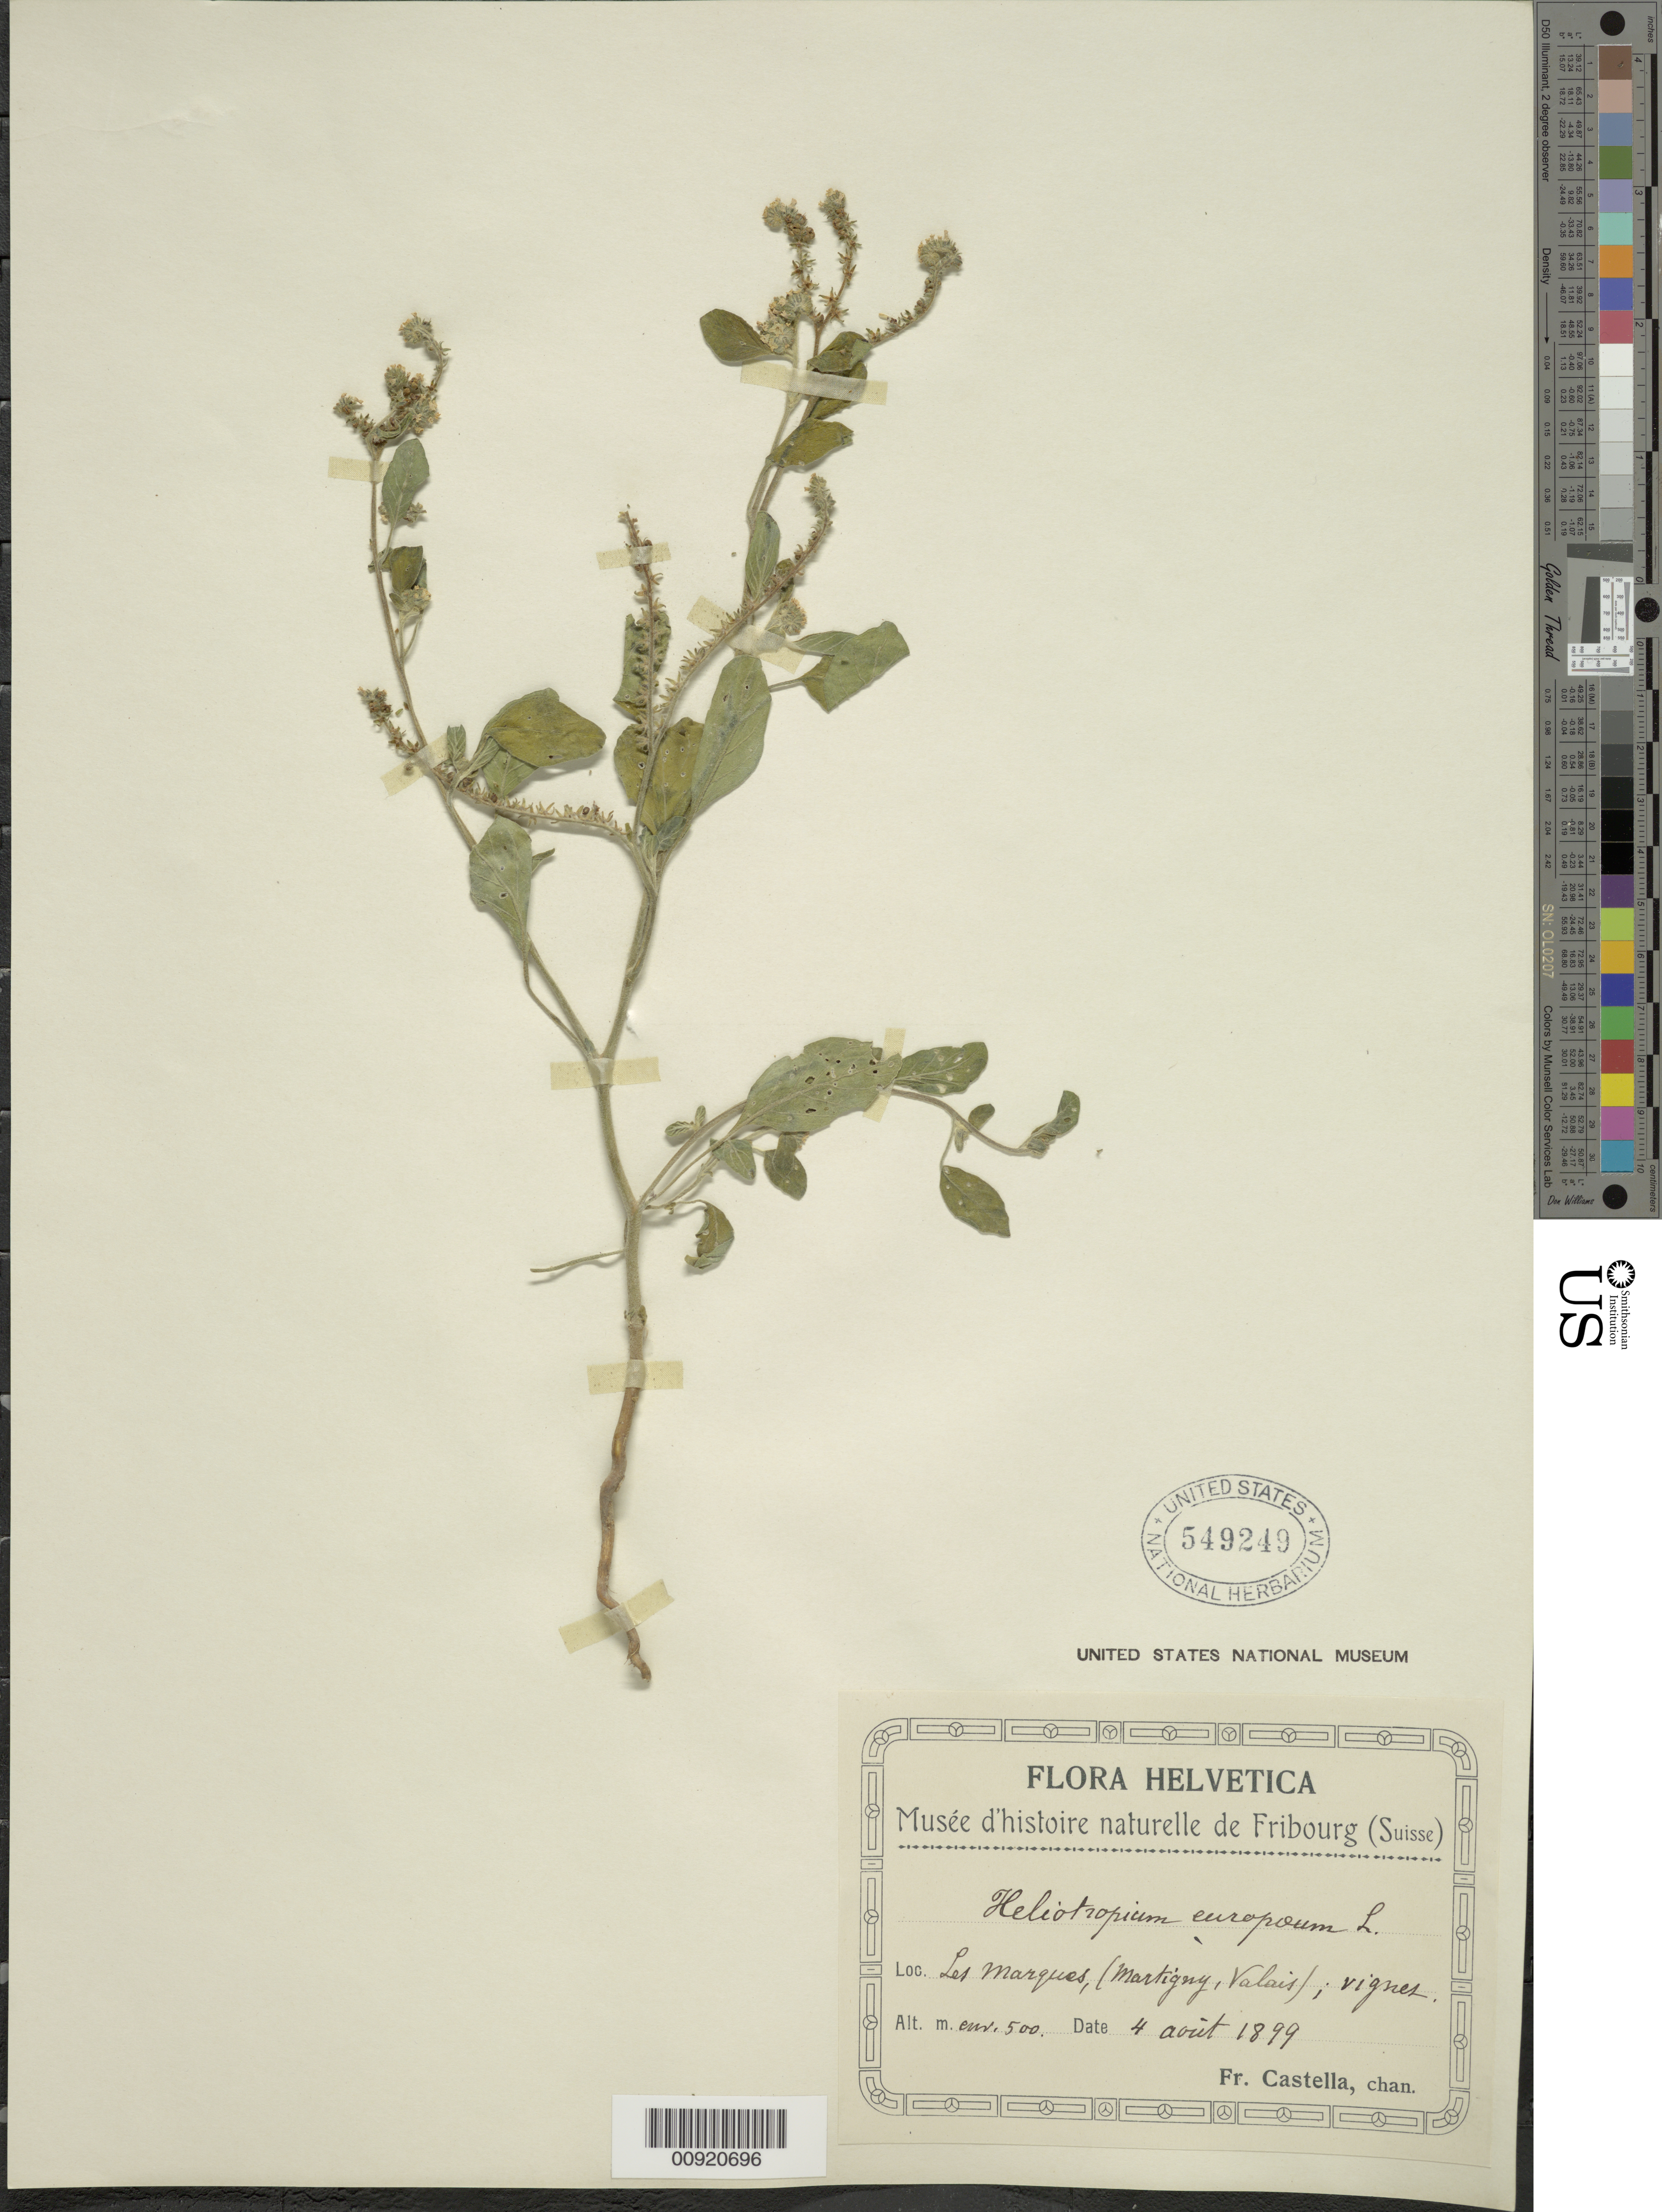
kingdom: Plantae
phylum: Tracheophyta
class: Magnoliopsida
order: Boraginales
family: Heliotropiaceae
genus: Heliotropium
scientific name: Heliotropium europaeum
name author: L.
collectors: Fr. Castella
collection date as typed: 04 Aug 1899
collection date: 1899-08-04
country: Switzerland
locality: Les Marques, (Martigng, Valais); vignes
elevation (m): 500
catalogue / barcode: US 549249